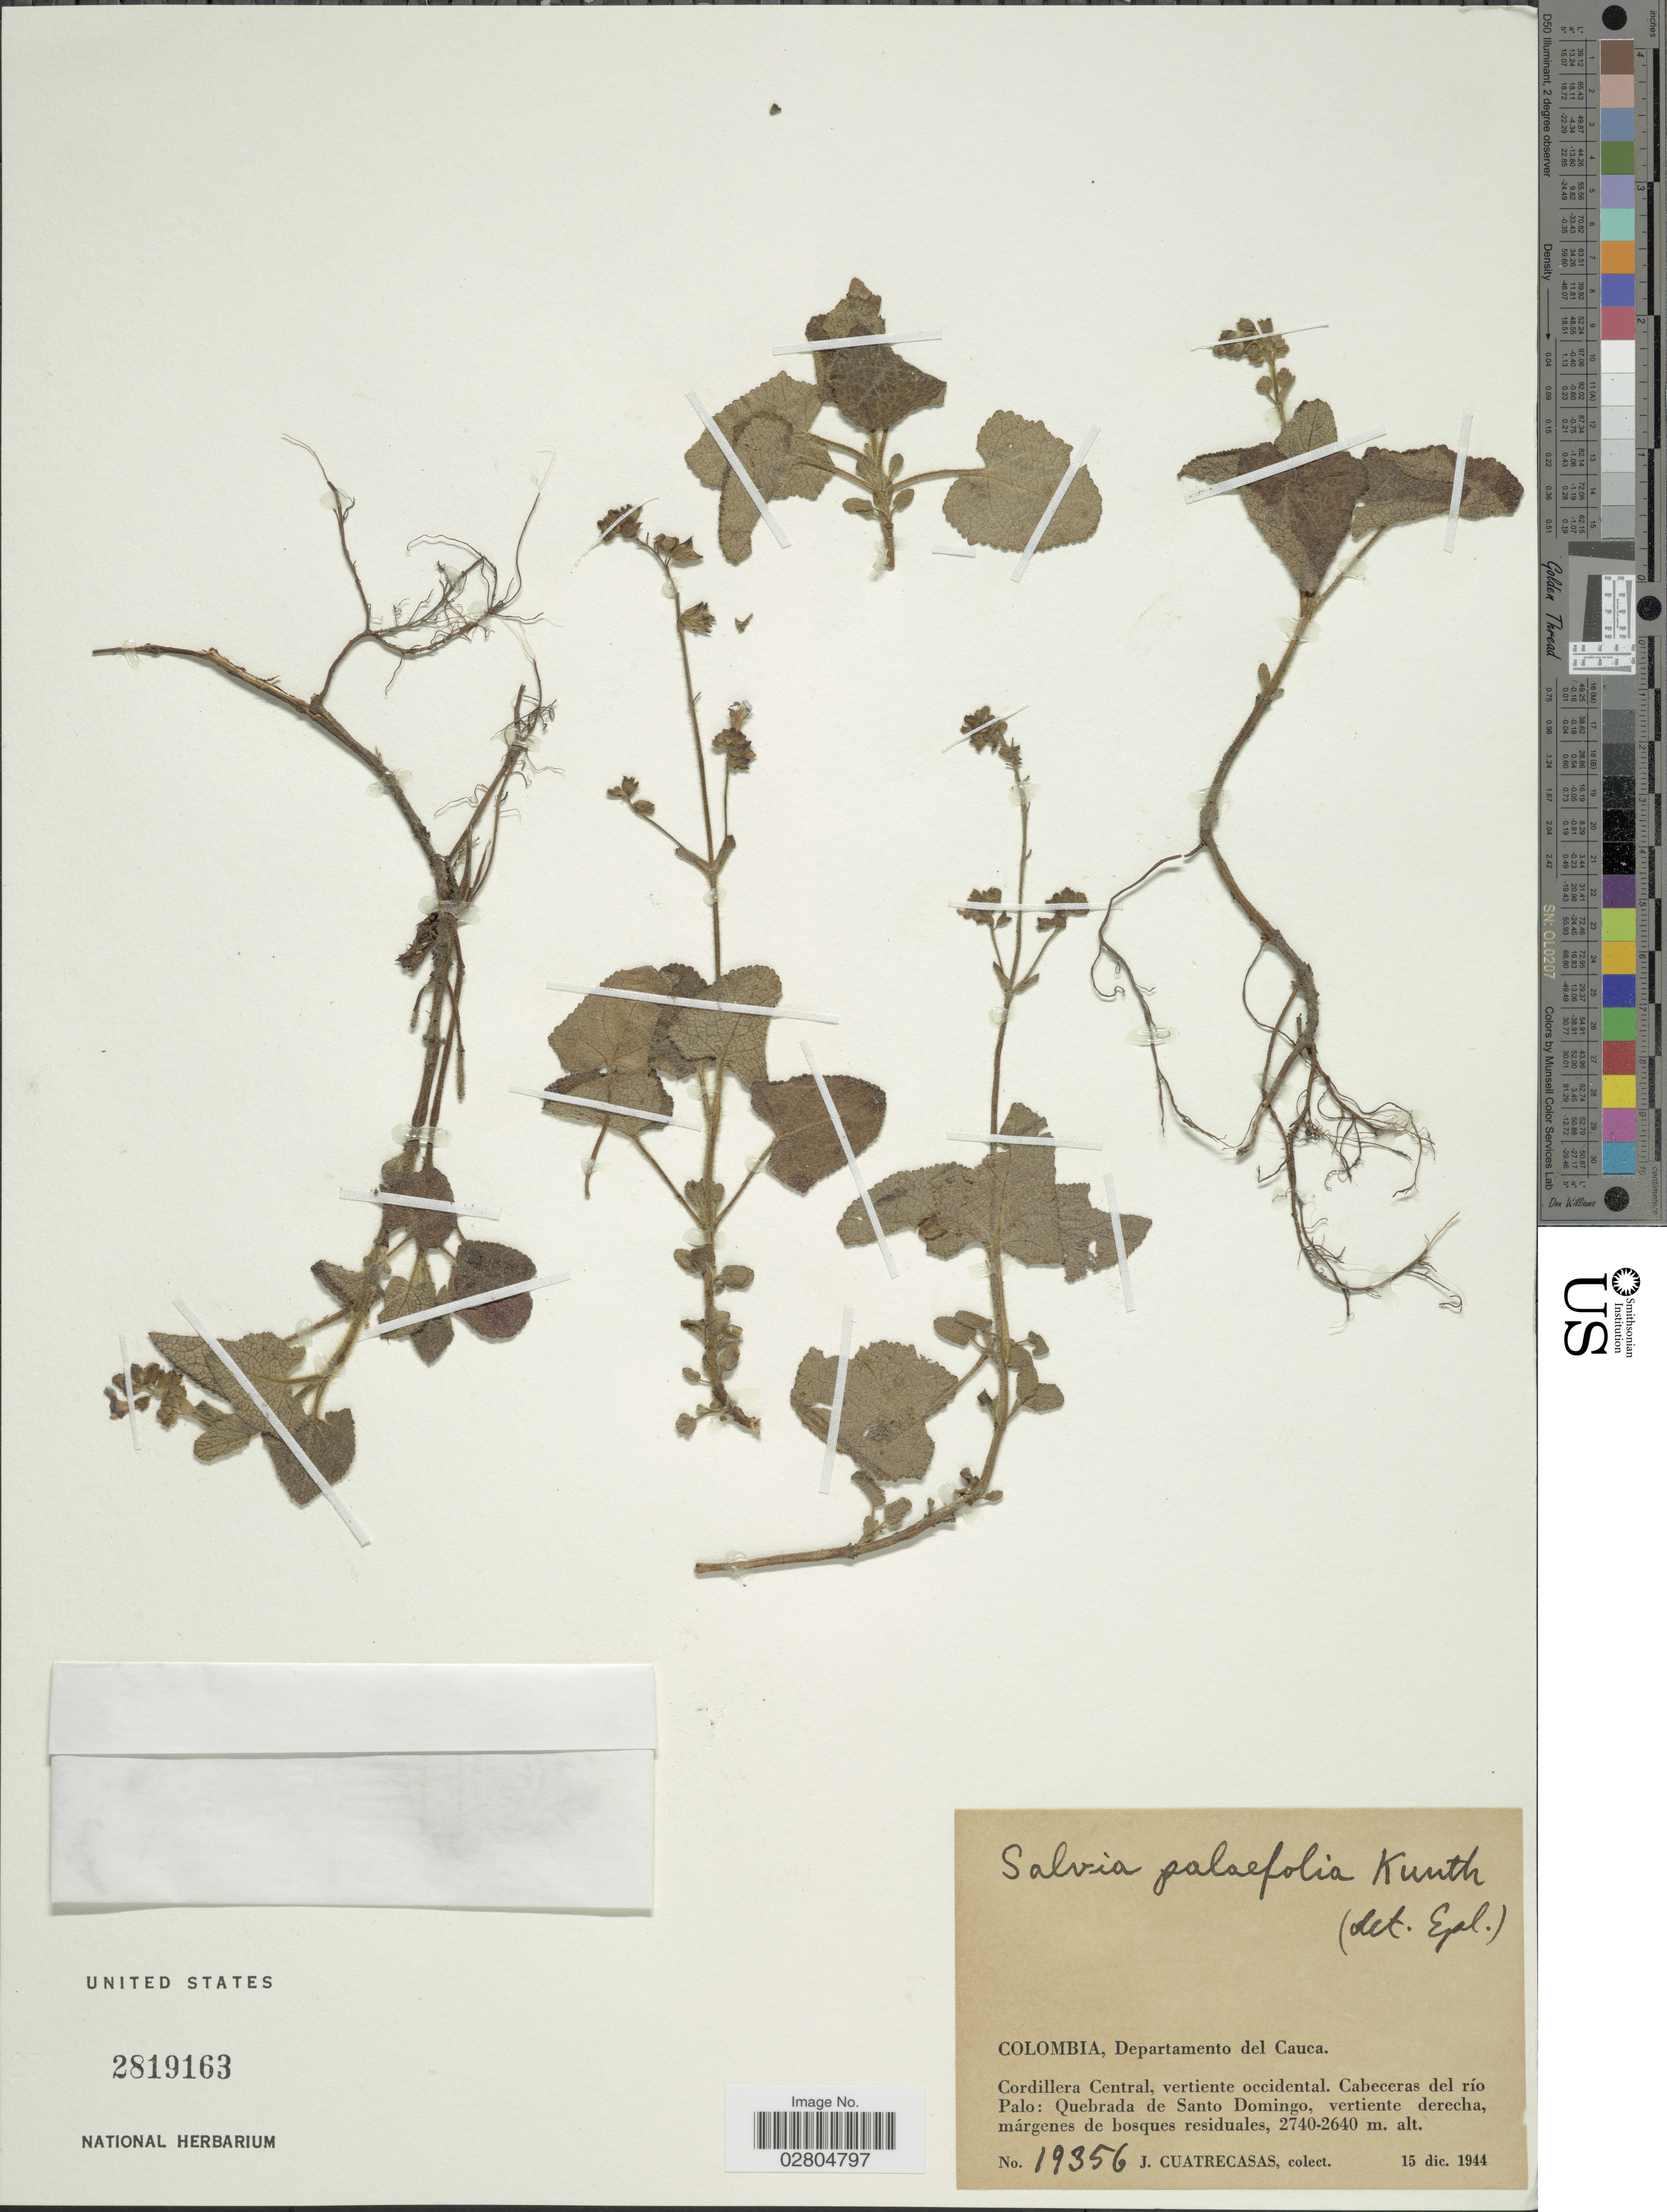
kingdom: Plantae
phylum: Tracheophyta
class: Magnoliopsida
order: Lamiales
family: Lamiaceae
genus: Salvia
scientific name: Salvia palifolia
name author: Kunth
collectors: J. Cuatrecasas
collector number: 19356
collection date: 1944-12-15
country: Colombia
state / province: Valle del Cauca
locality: Departamento del Cauca. Cordillera Central, vertiente occidental. Cabeceras del río Palo: Quebrada de Santo Domingo, vertiente derecha, márgenes de bosques residuales.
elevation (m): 2640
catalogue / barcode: US 2819163